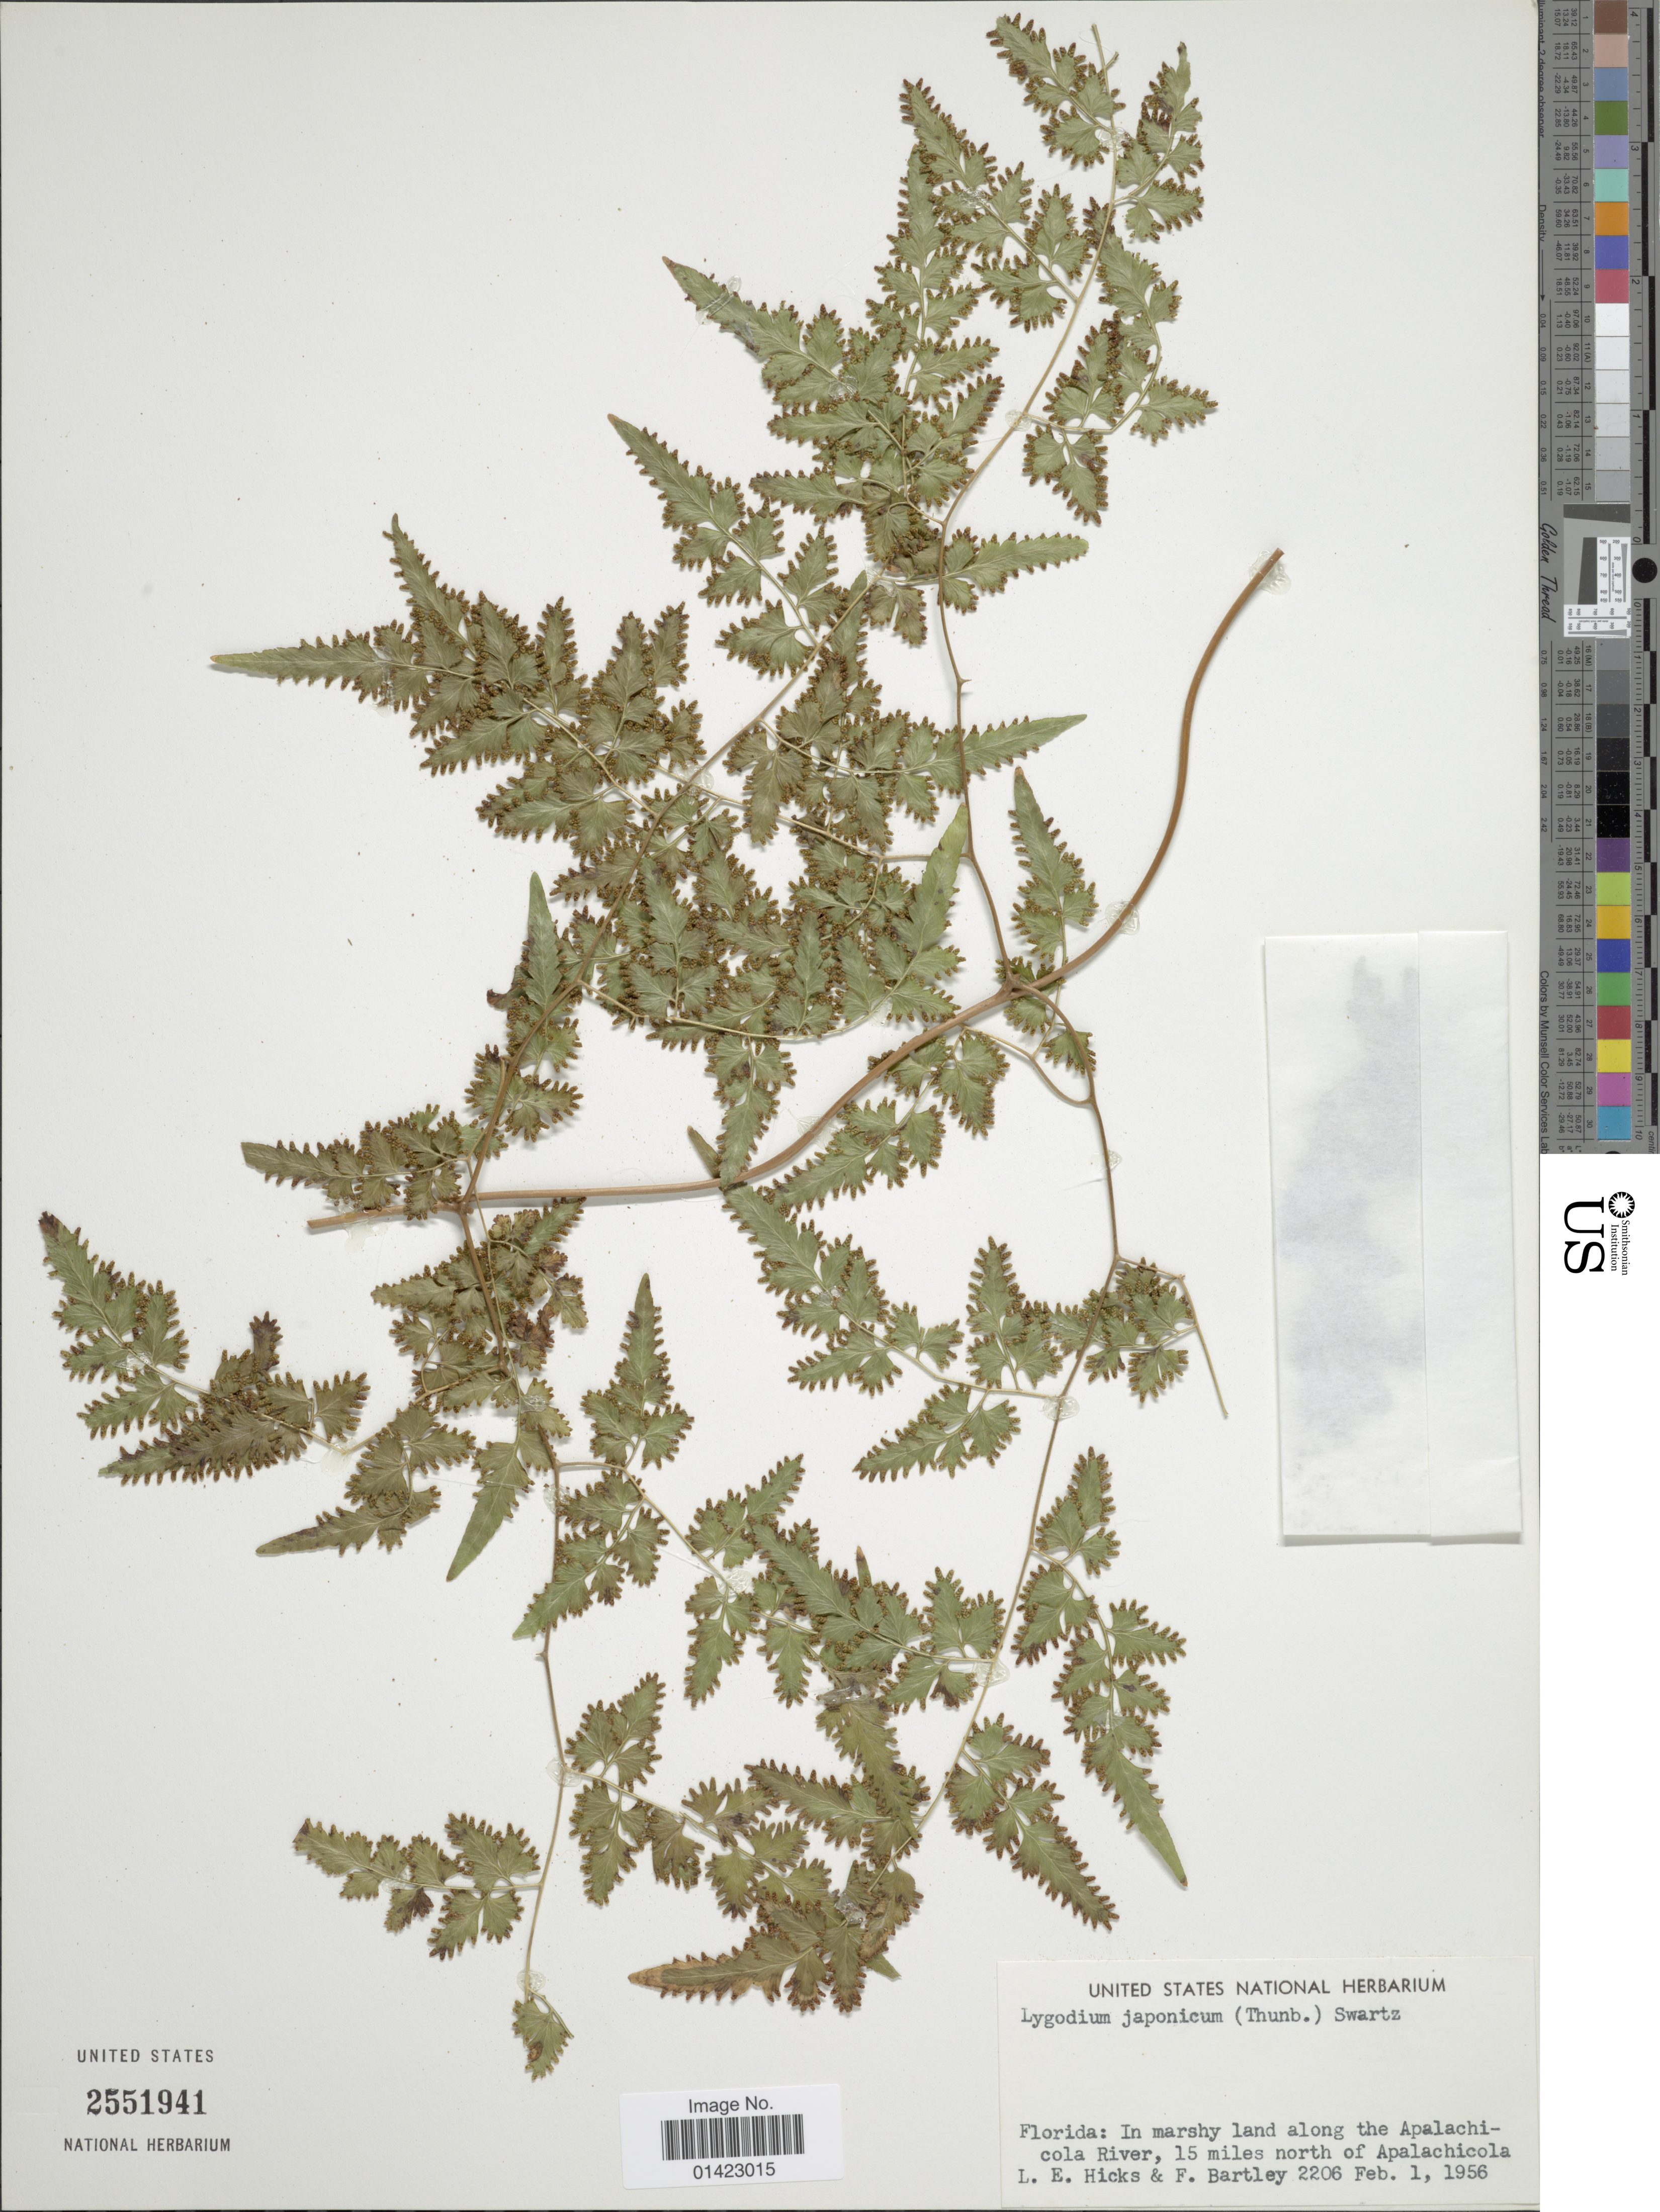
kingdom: Plantae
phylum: Tracheophyta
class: Polypodiopsida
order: Schizaeales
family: Lygodiaceae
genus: Lygodium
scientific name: Lygodium japonicum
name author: (Thunb.) Sw.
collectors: L. E. Hicks & F. Bartley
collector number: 2206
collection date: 1956-02-01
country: United States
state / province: Florida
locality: Florida: in marshy land along the Apalachicola River, 15miles north of Apalachicola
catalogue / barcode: US 2551941